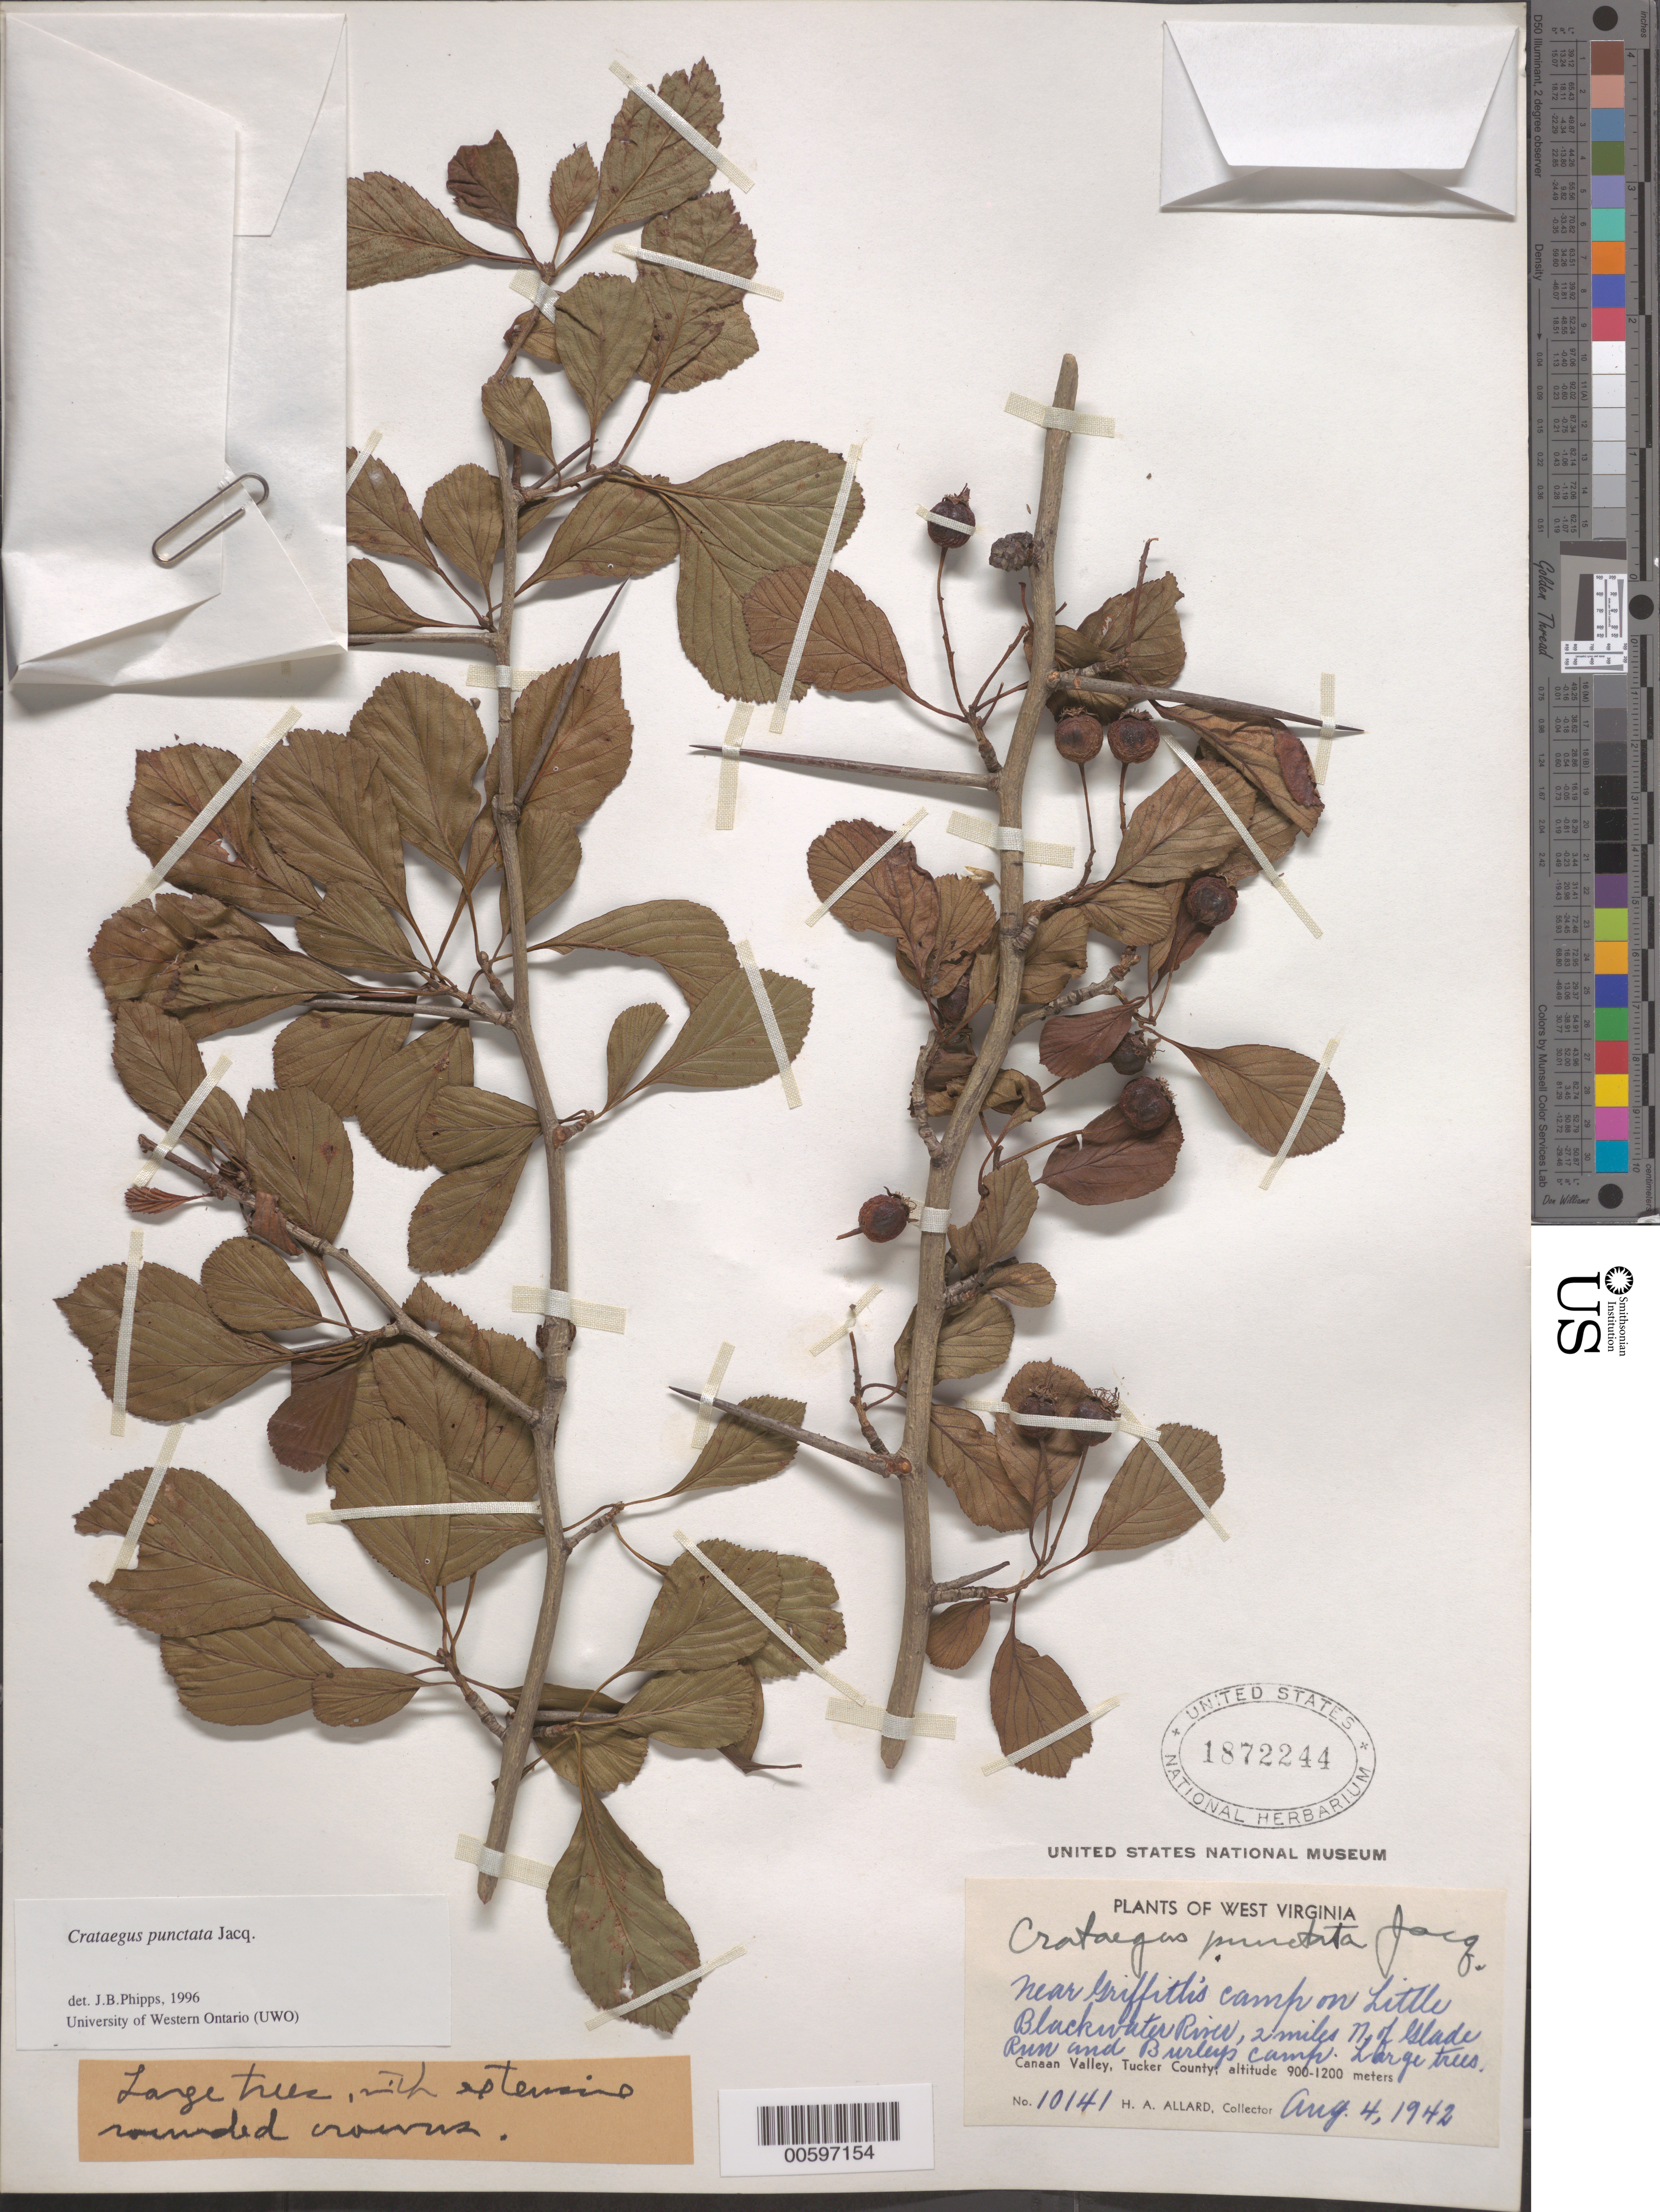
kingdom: Plantae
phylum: Tracheophyta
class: Magnoliopsida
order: Rosales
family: Rosaceae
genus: Crataegus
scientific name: Crataegus punctata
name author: Jacq.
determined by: Phipps, James B., (UWO), University of Western Ontario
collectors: H. A. Allard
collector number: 10141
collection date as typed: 04 Aug 1942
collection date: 1942-08-04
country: United States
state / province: West Virginia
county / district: Tucker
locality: Near Griffiths camp on Little Blackwater River, 2 miles N of Glade Run and Burley's camp. Canaan Valley.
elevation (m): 900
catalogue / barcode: US 1872244